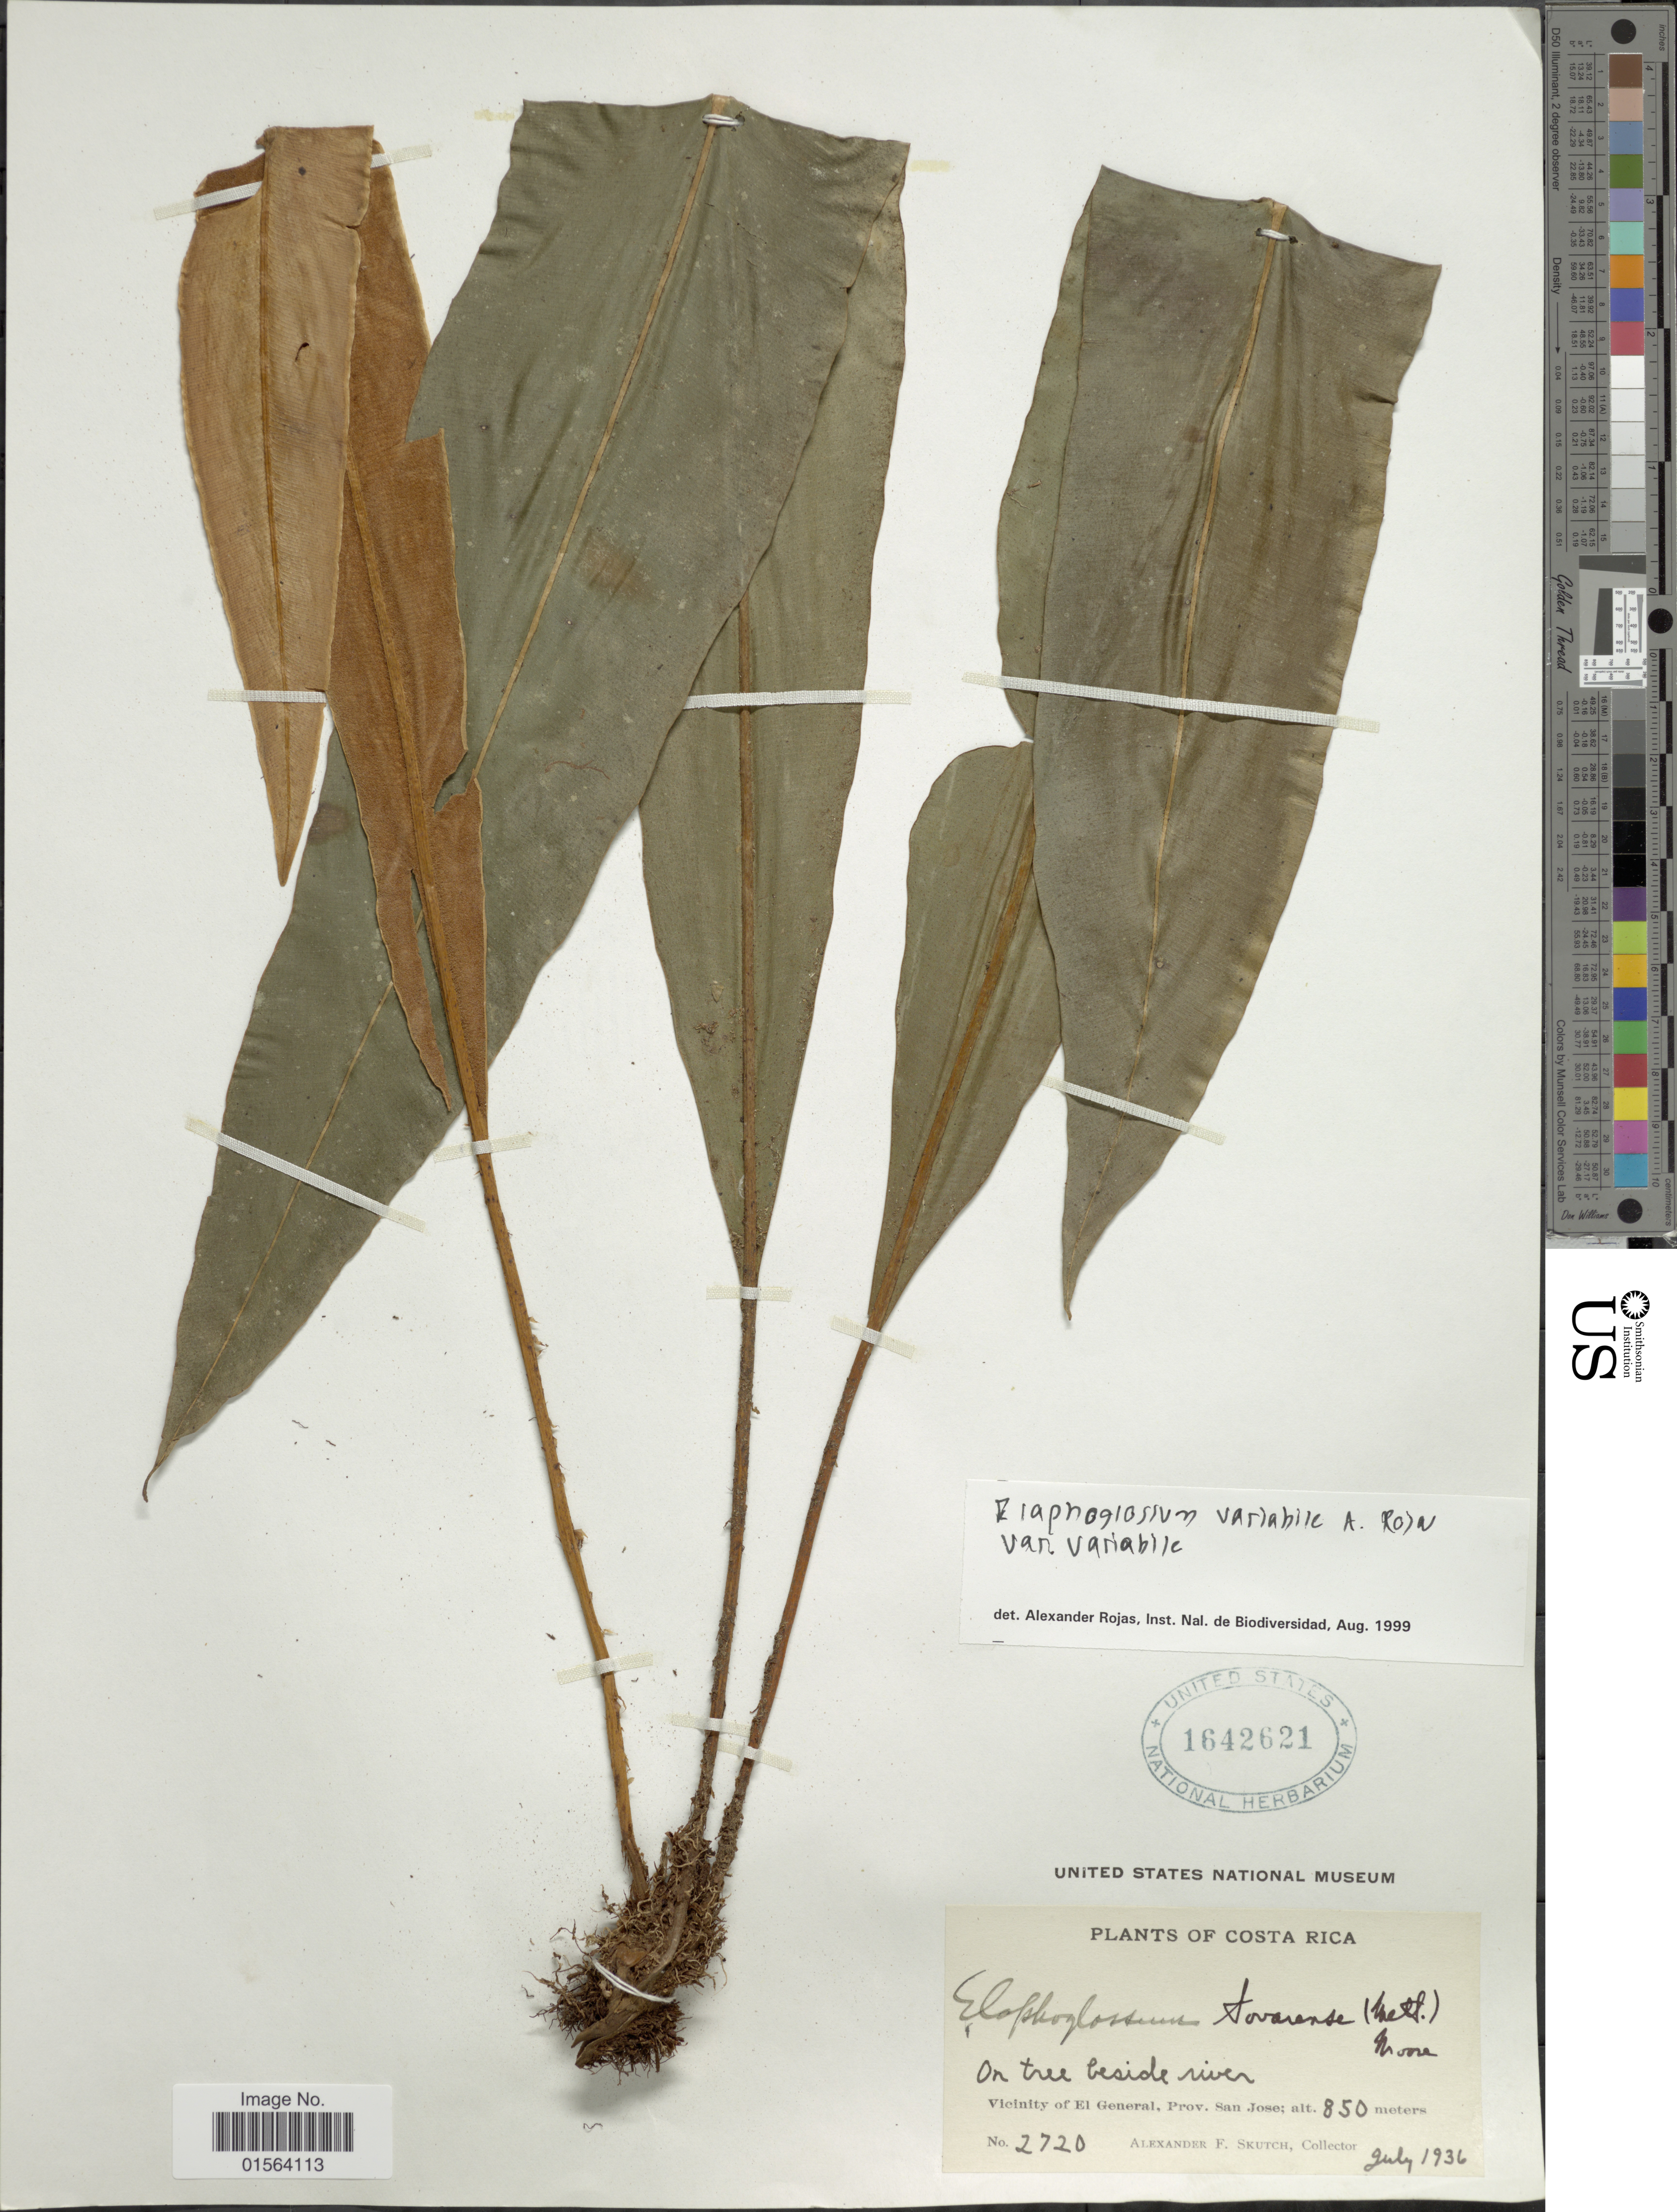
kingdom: Plantae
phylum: Tracheophyta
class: Polypodiopsida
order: Polypodiales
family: Dryopteridaceae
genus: Elaphoglossum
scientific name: Elaphoglossum latifolium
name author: (Sw.) J. Sm.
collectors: A. F. Skutch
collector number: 2720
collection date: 1936-07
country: Costa Rica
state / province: San José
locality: Vicinity of El General, Prov. San Jose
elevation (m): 850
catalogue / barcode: US 1642621